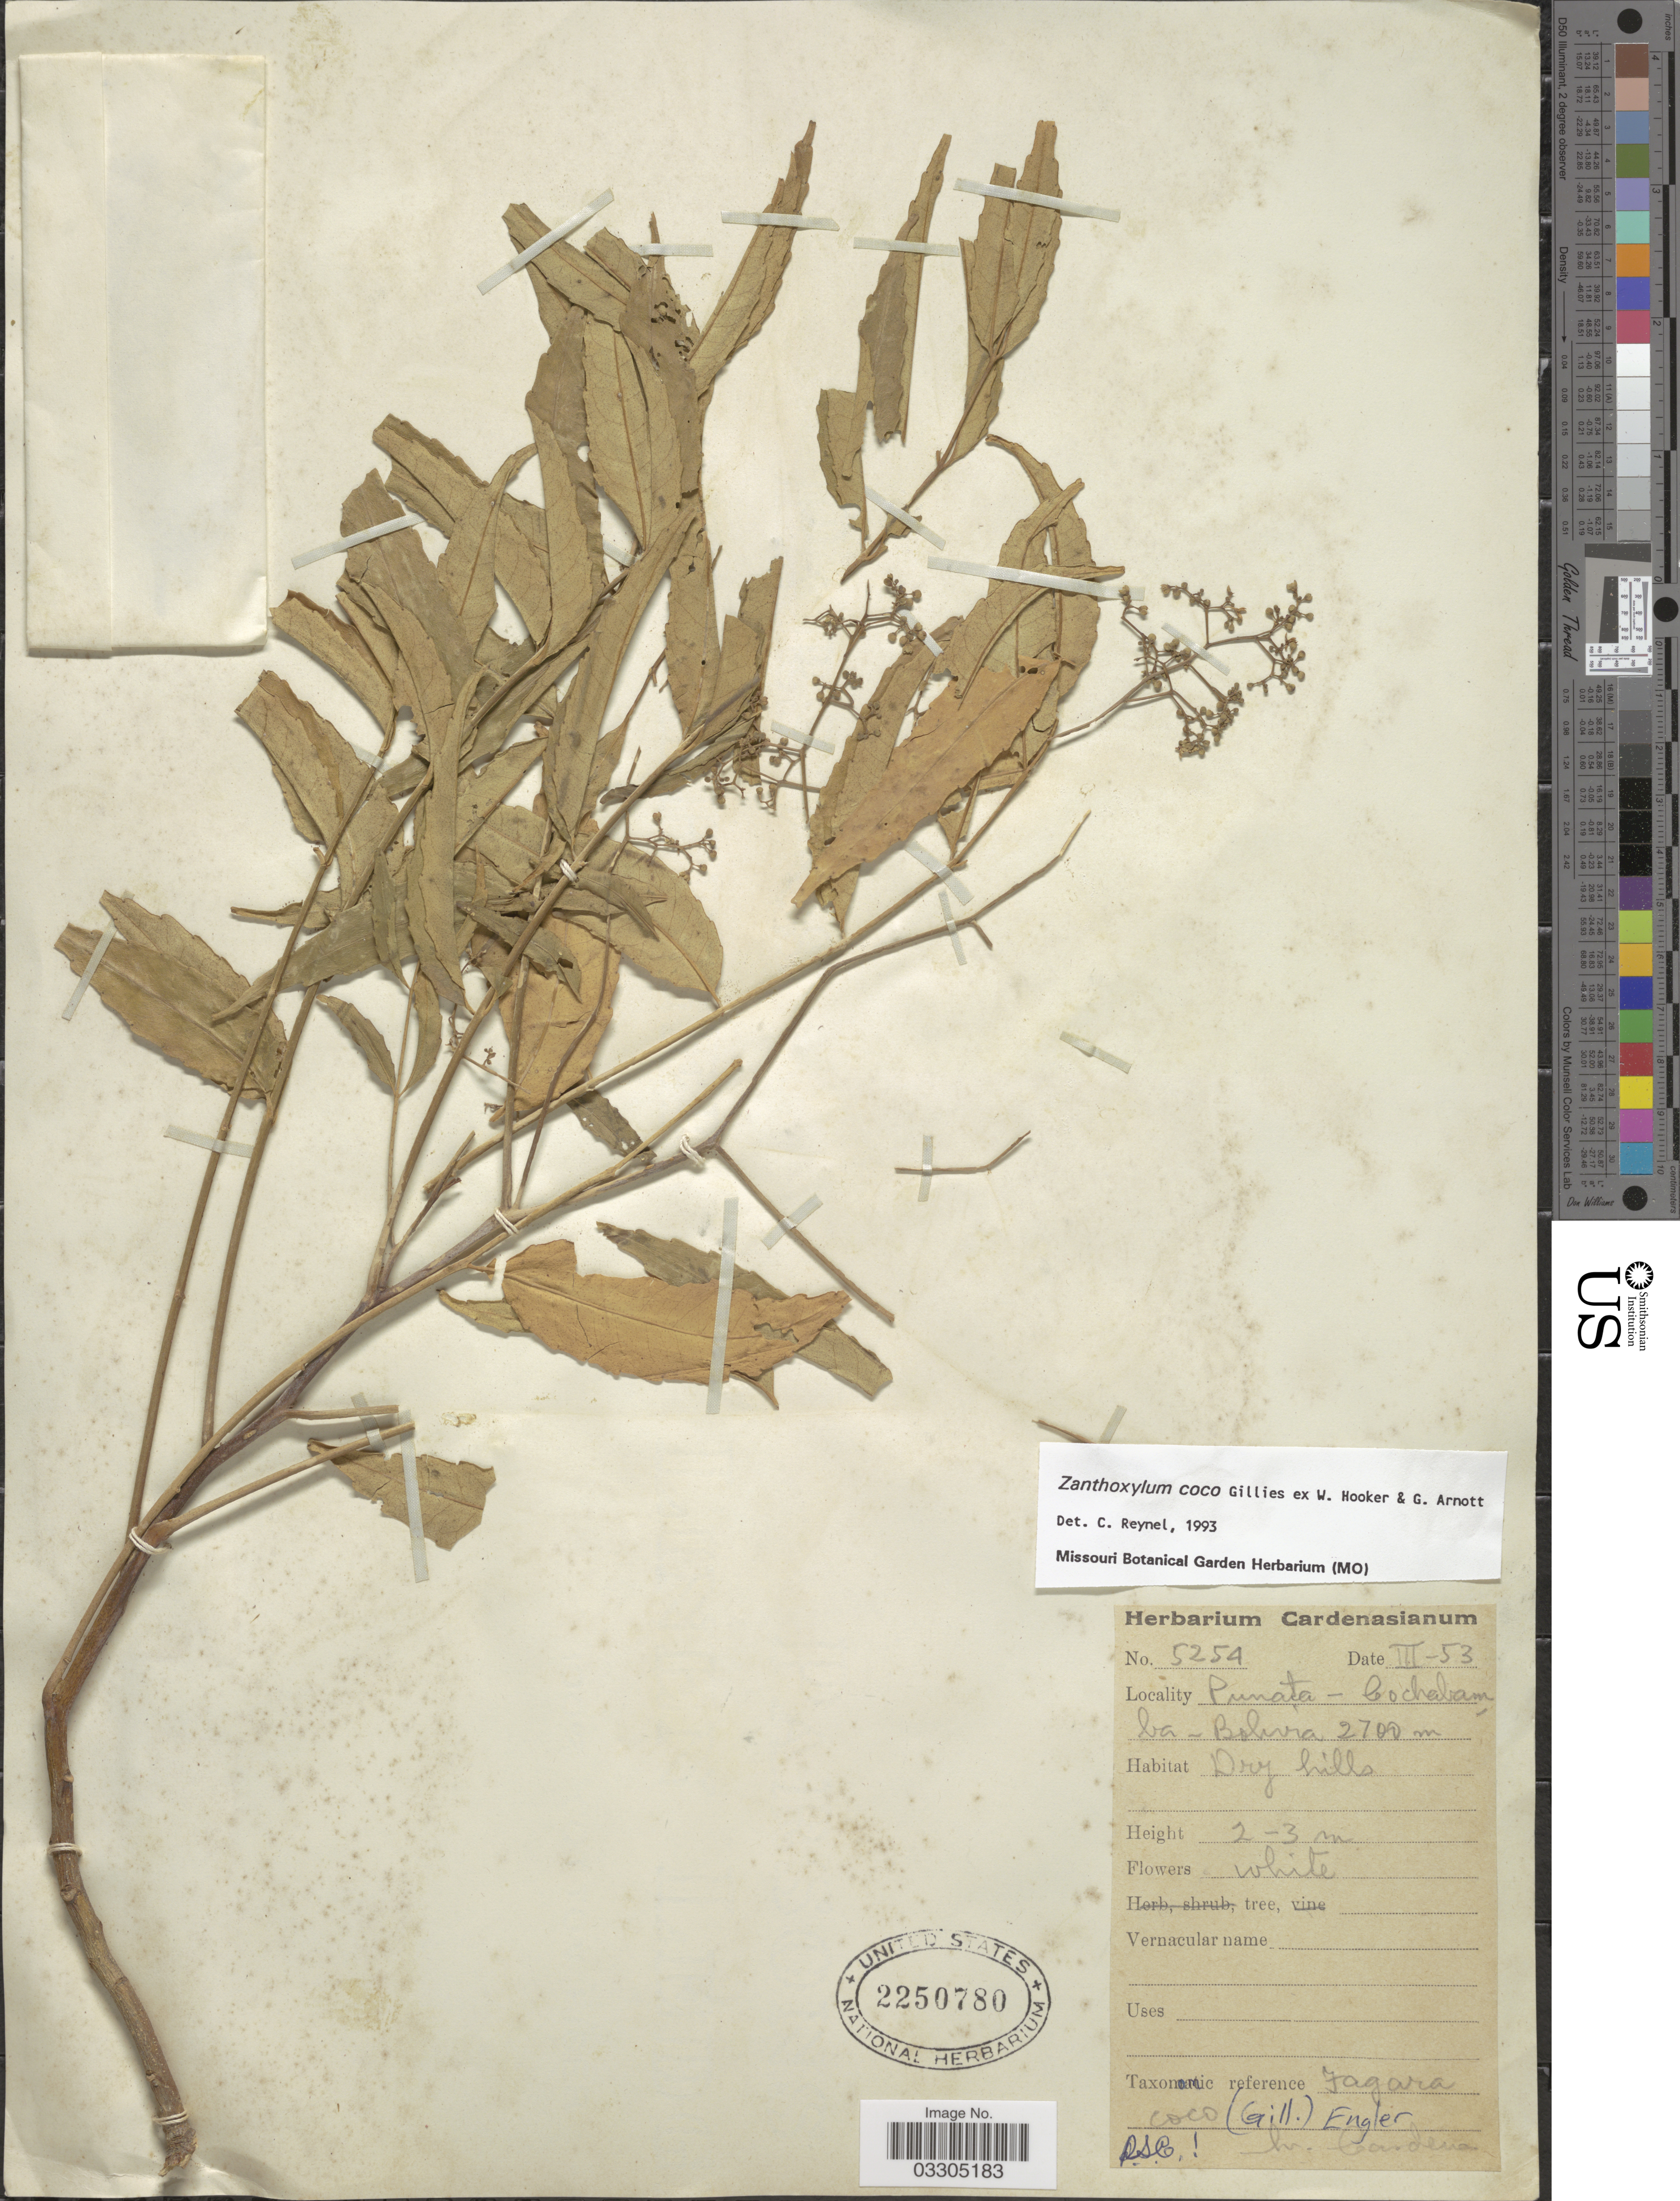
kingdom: Plantae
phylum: Tracheophyta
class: Magnoliopsida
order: Sapindales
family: Rutaceae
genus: Zanthoxylum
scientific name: Zanthoxylum coco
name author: Hook. & Arn.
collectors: M. Cárdenas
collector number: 5254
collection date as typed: Transcribed d/m/y: /3/53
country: Bolivia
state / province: Cochabamba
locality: Punata.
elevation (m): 2700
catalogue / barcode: US 2250780